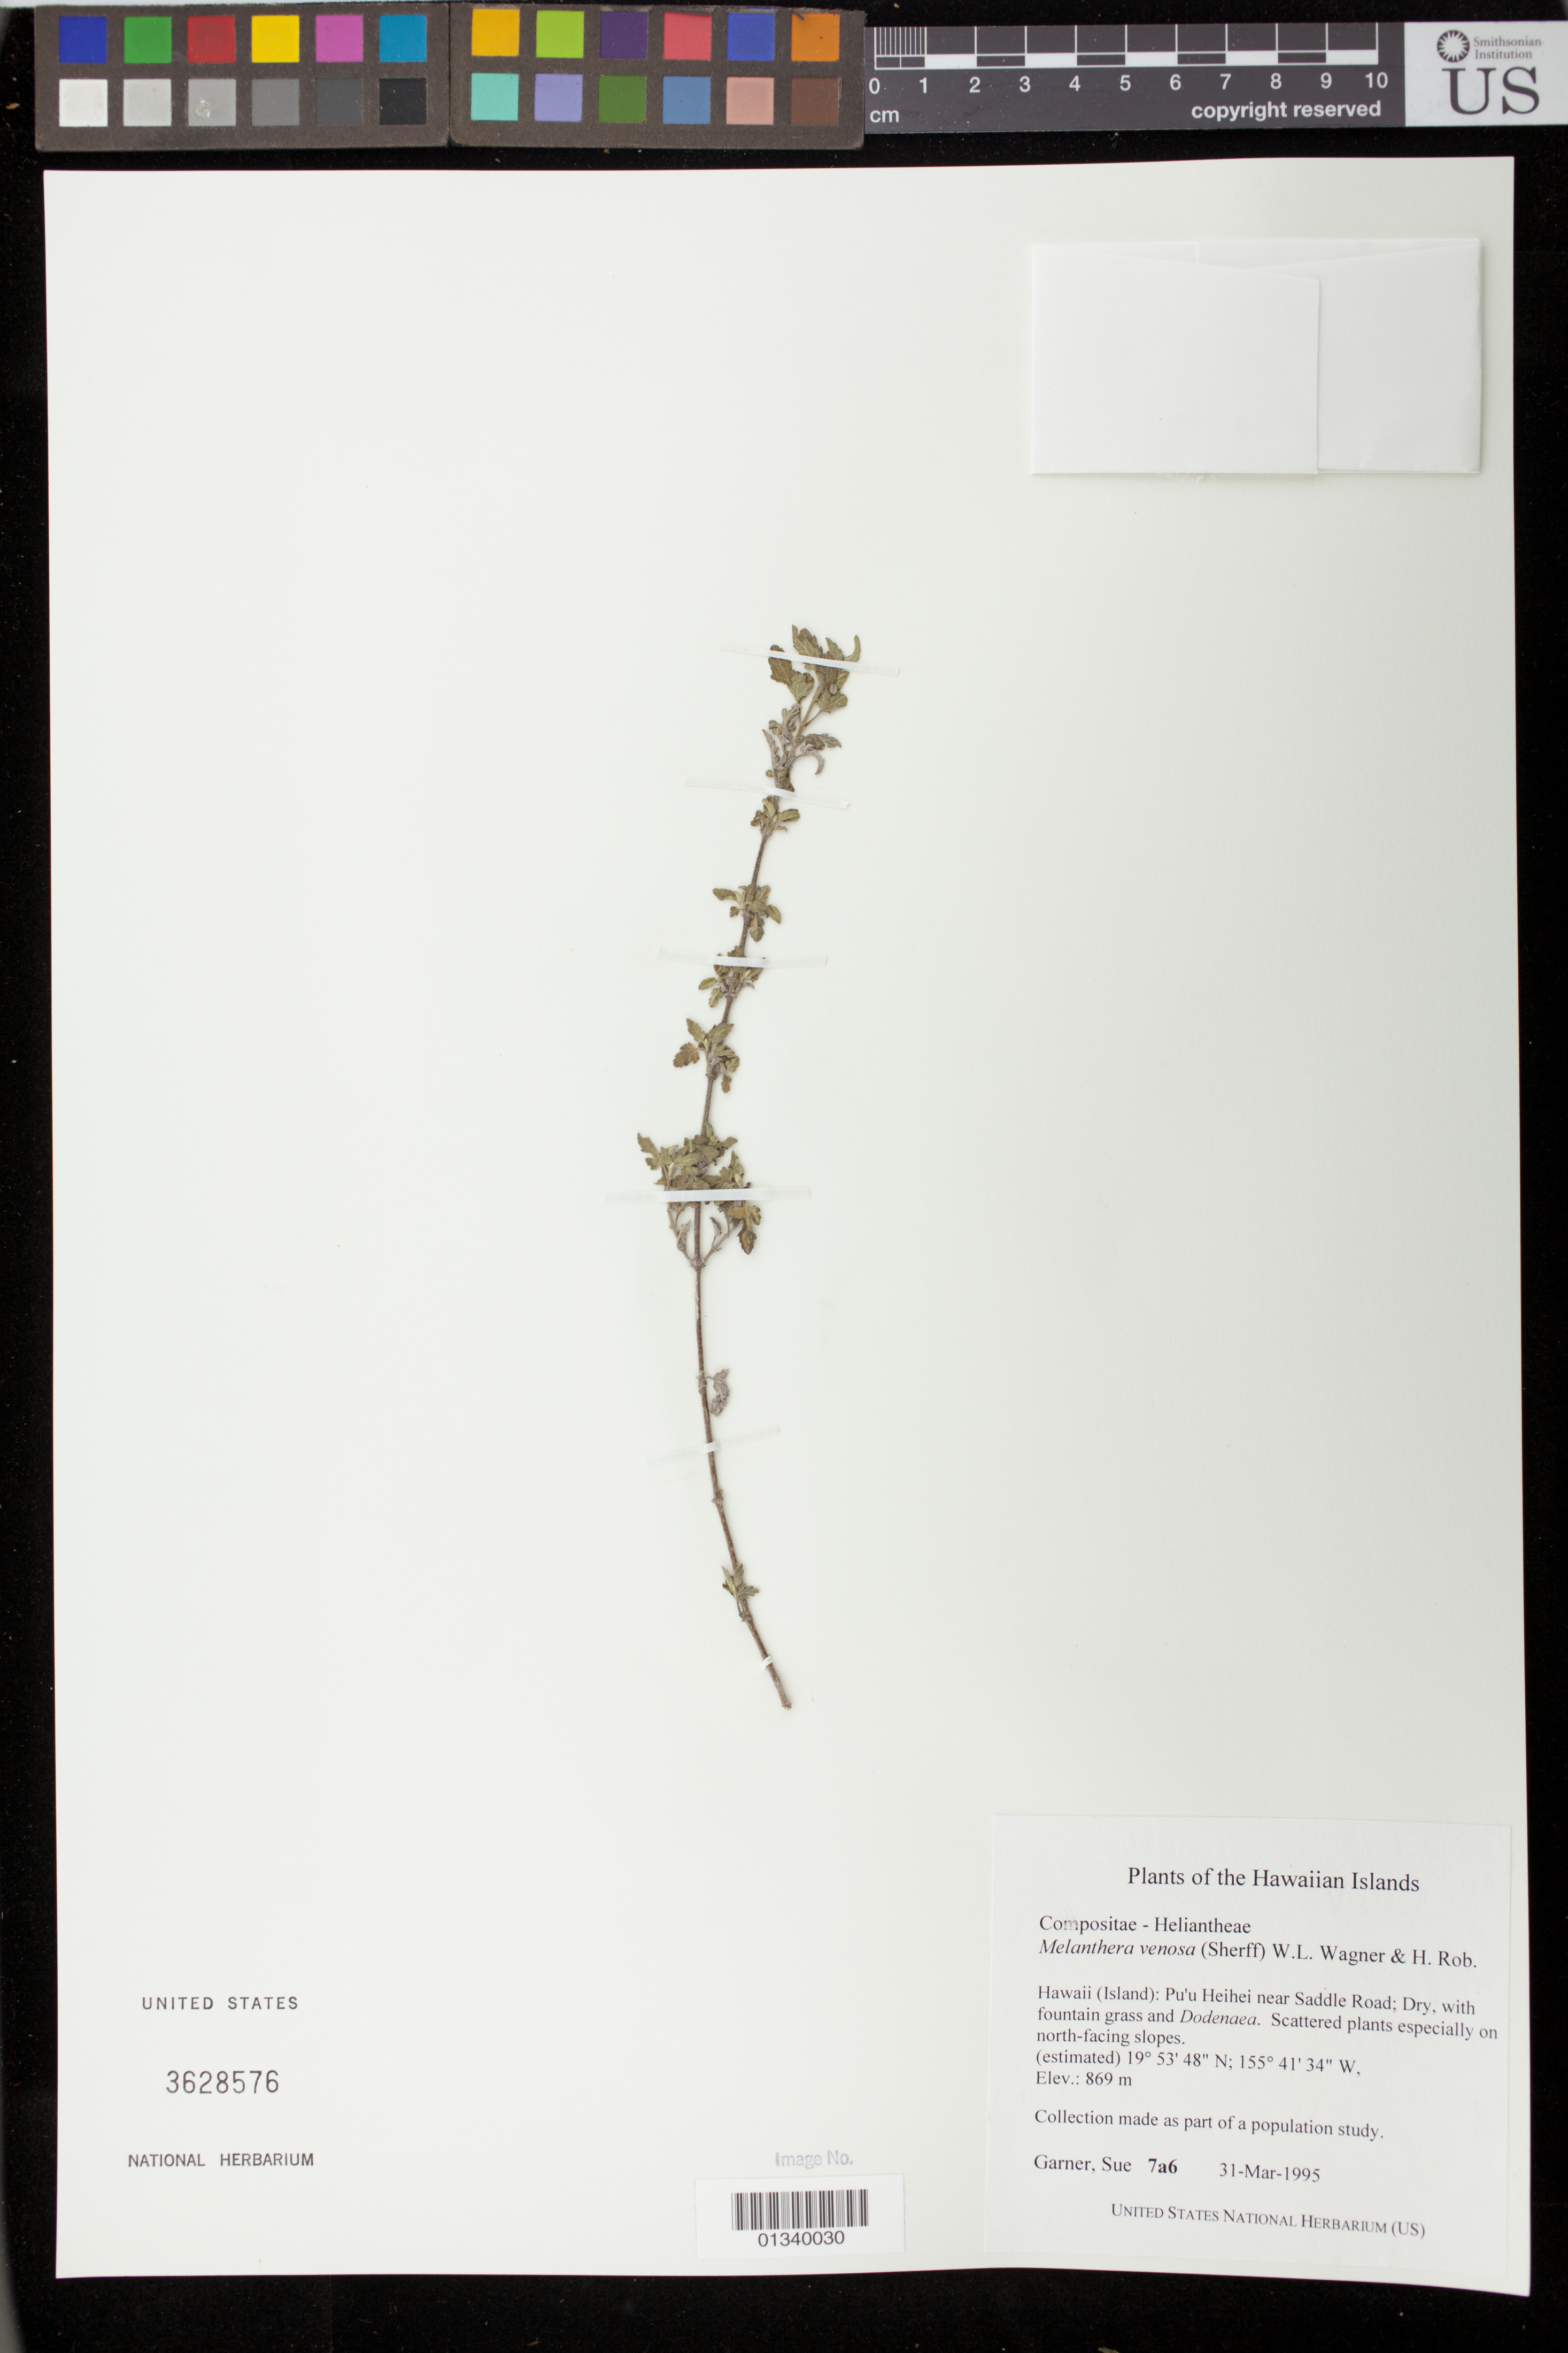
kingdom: Plantae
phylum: Tracheophyta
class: Magnoliopsida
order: Asterales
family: Asteraceae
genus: Wollastonia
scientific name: Wollastonia venosa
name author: (Sherff) Orchard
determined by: Wagner, W. L., (BOT), Smithsonian Institution - National Museum of Natural History (UNITED STATES)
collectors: S. Garner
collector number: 7a6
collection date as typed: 31 March 1995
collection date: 1995-03-31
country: United States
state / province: Hawaii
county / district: Hawaii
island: Hawaii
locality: Pu'u Heihei near Saddle Road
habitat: Dry with fountain grass and Dodenaea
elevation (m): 869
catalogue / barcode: US 3628576